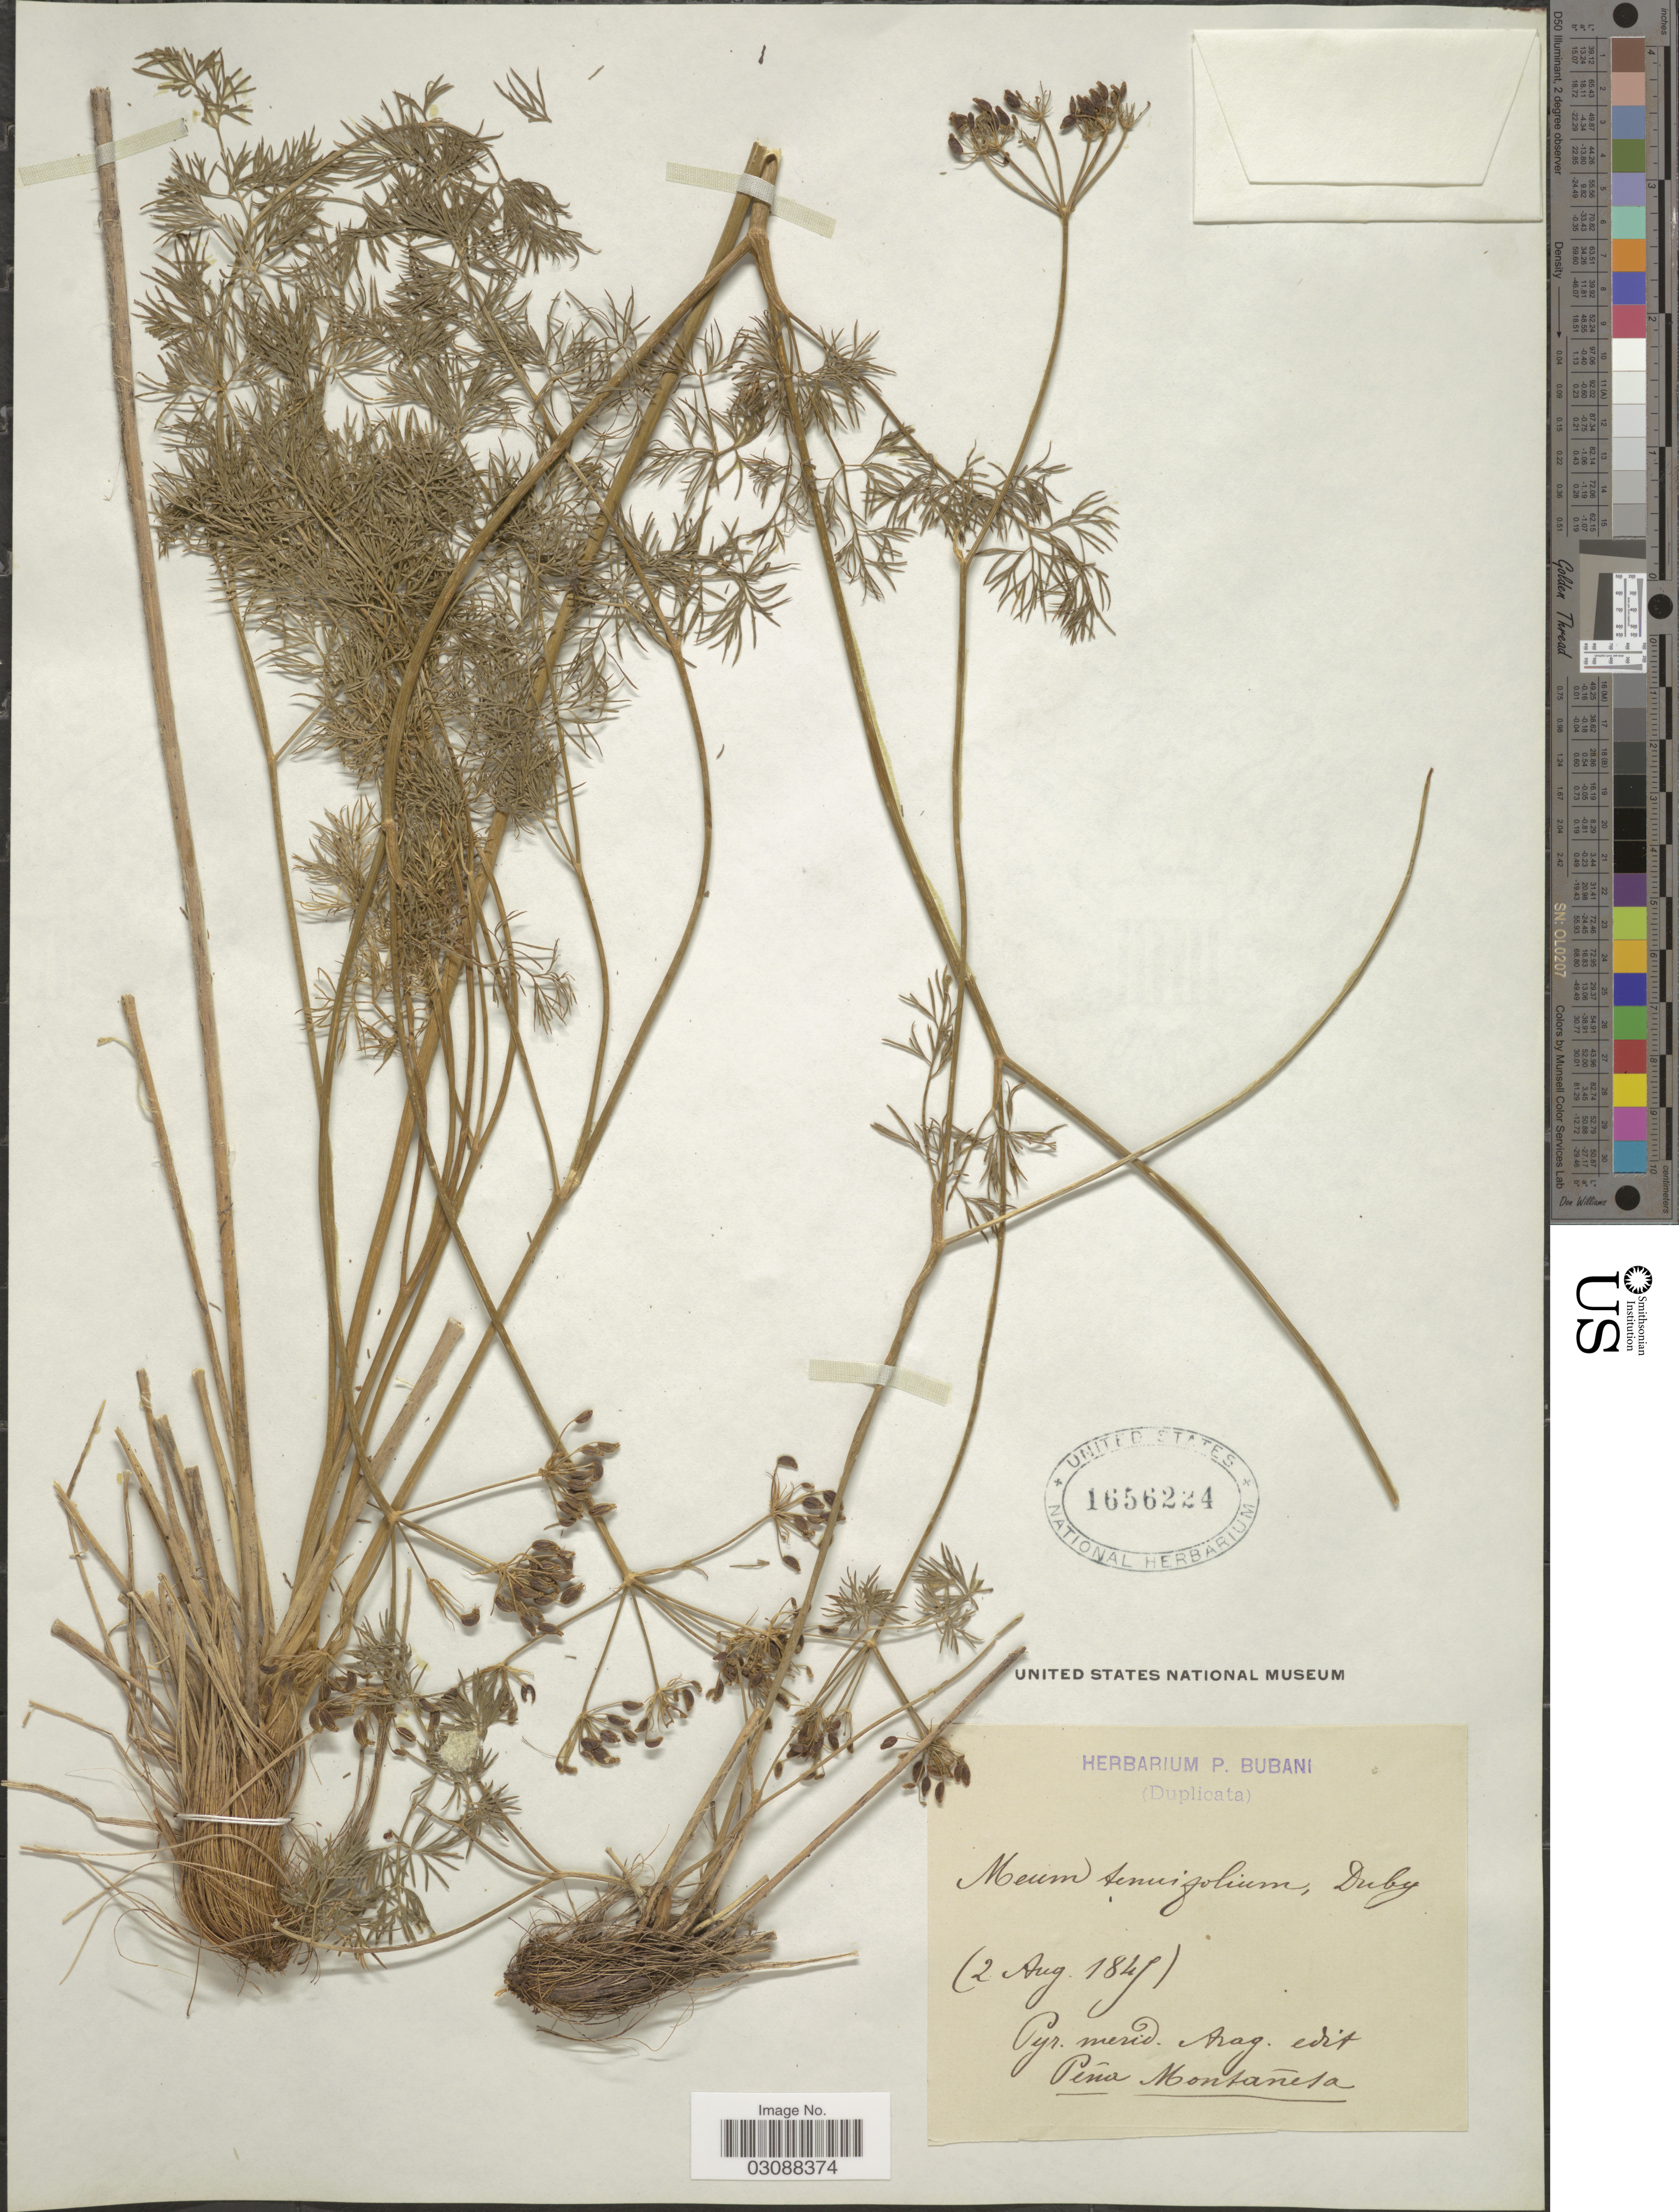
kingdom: Plantae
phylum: Tracheophyta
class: Magnoliopsida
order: Apiales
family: Apiaceae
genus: Meum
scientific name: Meum tenuifolium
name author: Duby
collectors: ex herb. P. Bubani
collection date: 1845-08-02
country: Spain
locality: Pyr. merid. Arag. edit Peña Montañesa.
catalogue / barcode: US 1656224